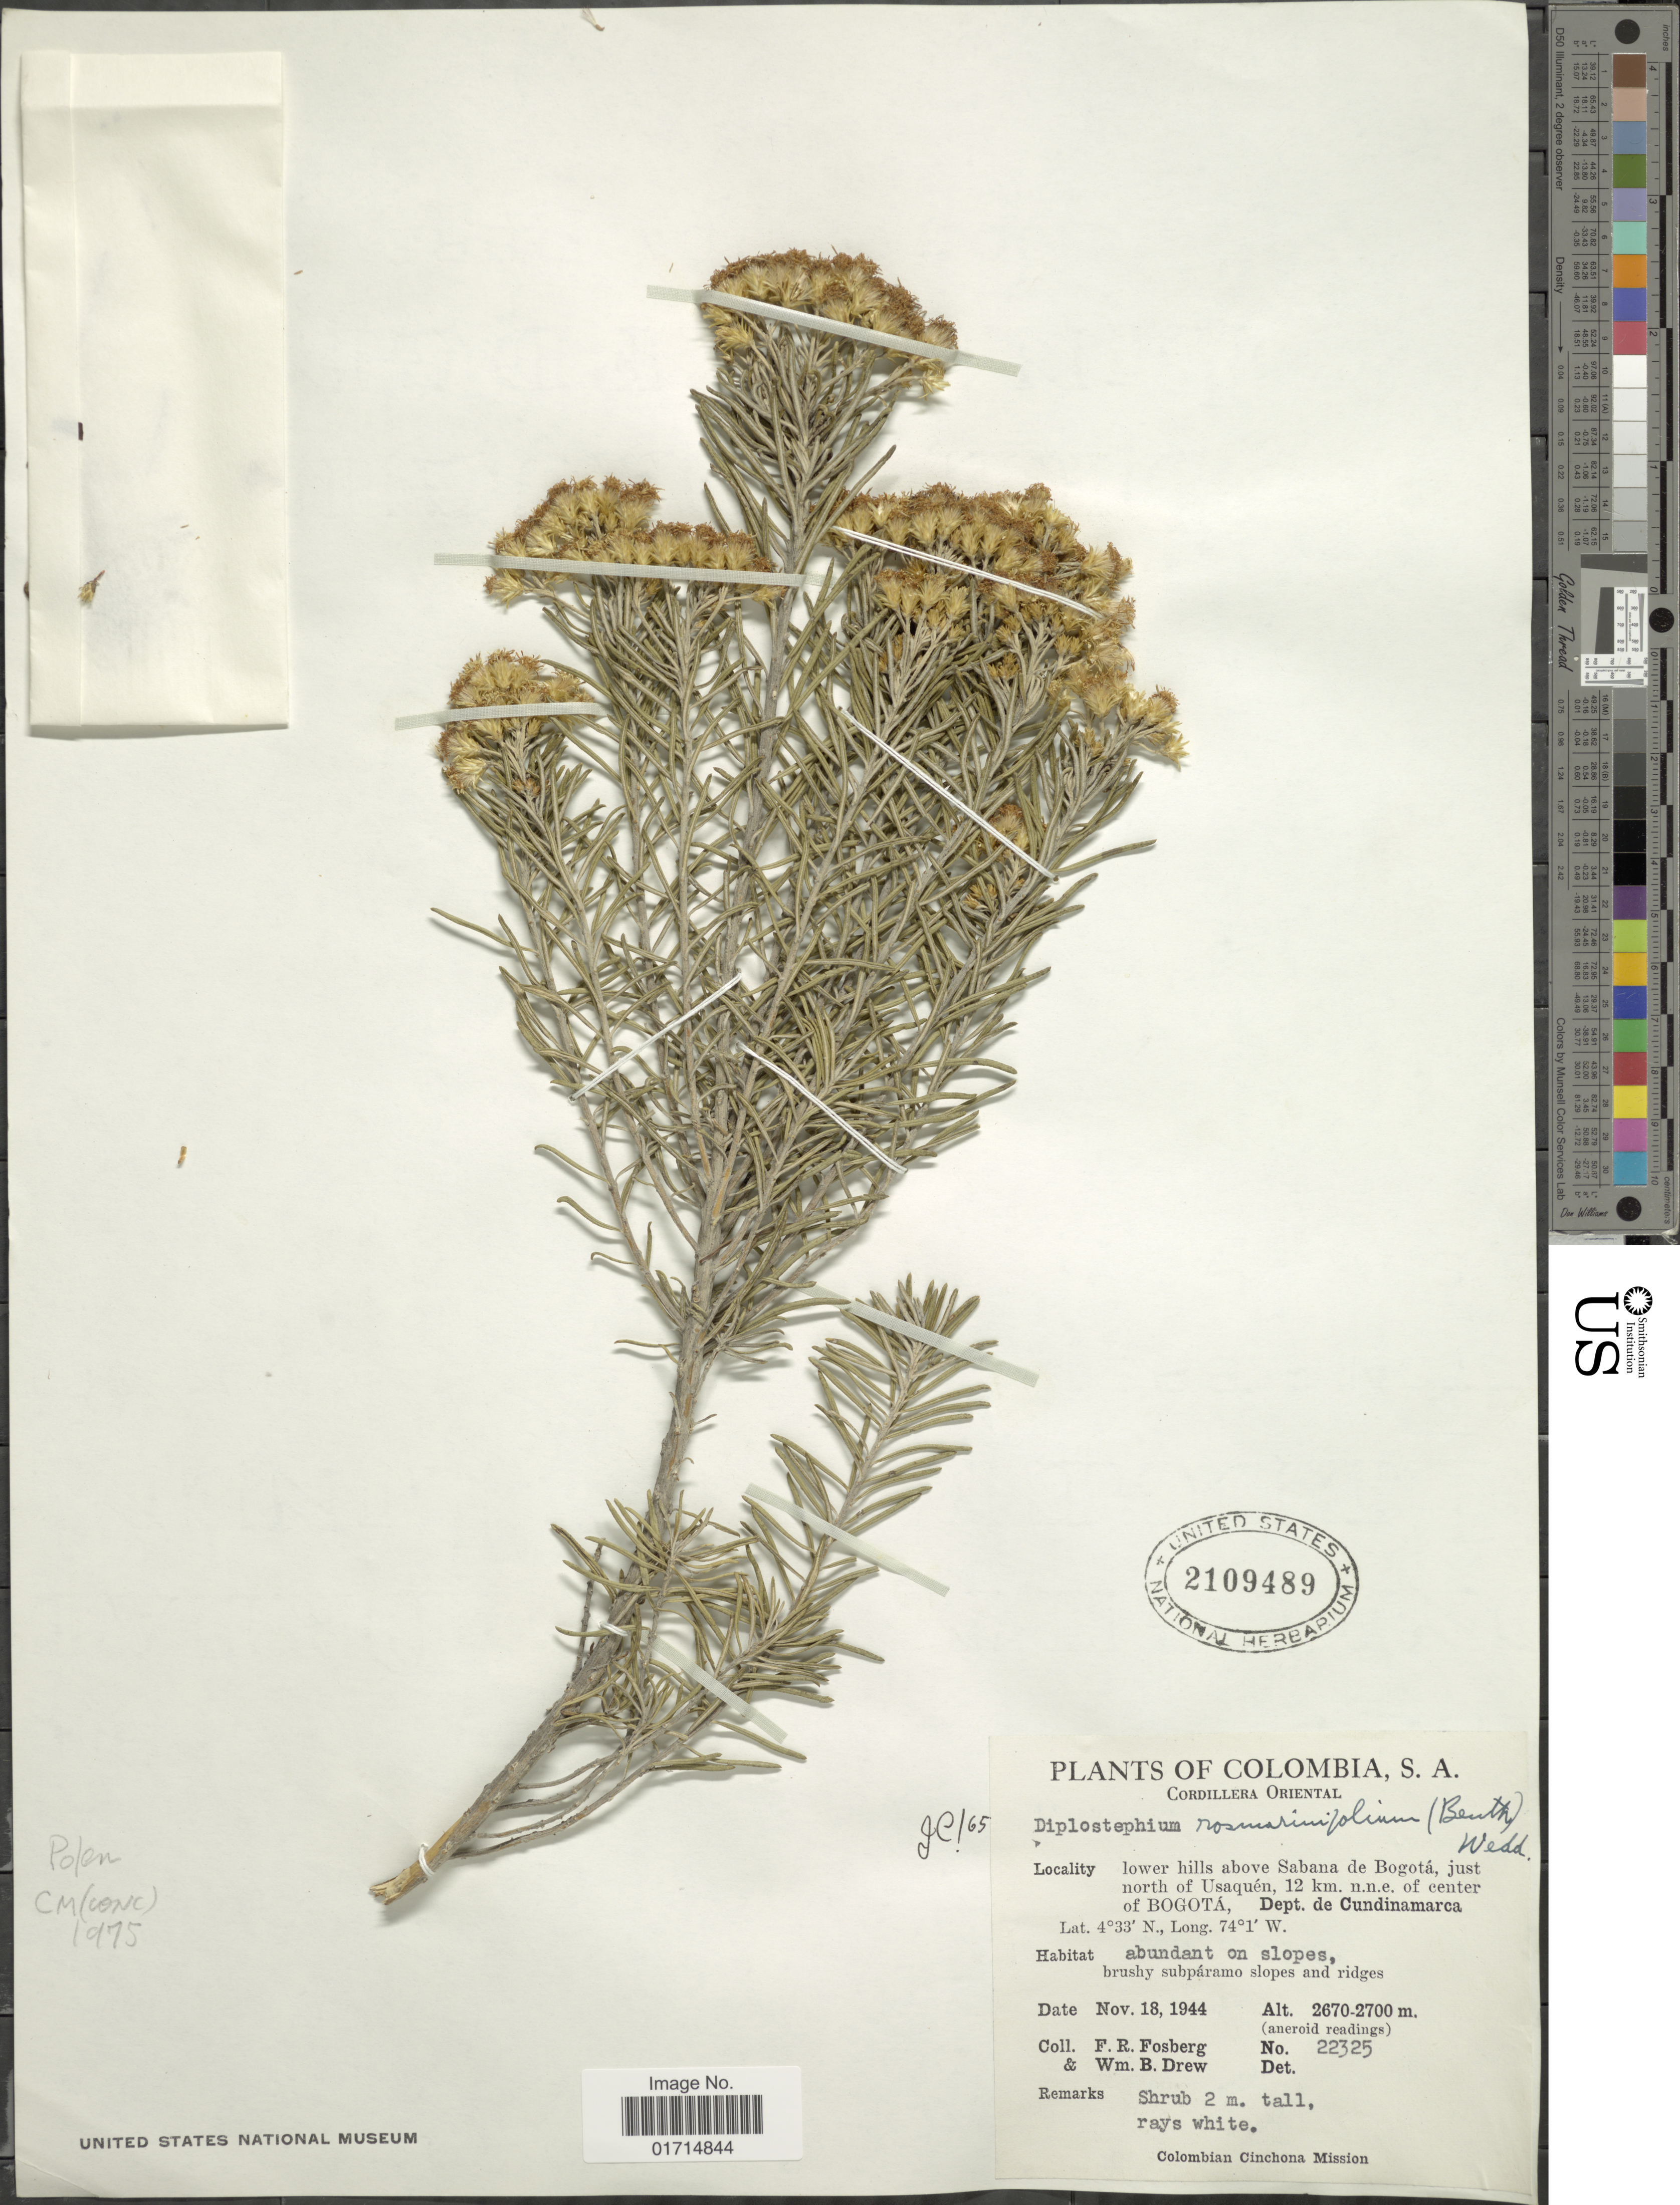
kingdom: Plantae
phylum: Tracheophyta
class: Magnoliopsida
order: Asterales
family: Asteraceae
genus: Diplostephium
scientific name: Diplostephium rosmarinifolium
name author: (Benth.) Wedd.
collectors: F. R. Fosberg & W. B. Drew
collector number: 22325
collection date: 1944-11-18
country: Colombia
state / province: Cundinamarca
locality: Colombia, S. A. lower hills above Sabana de Bogota, just north of Usaquen, 12 km. n.n.e. of center of Bogota, Dept. Cundinamarca.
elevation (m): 2670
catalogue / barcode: US 2109489